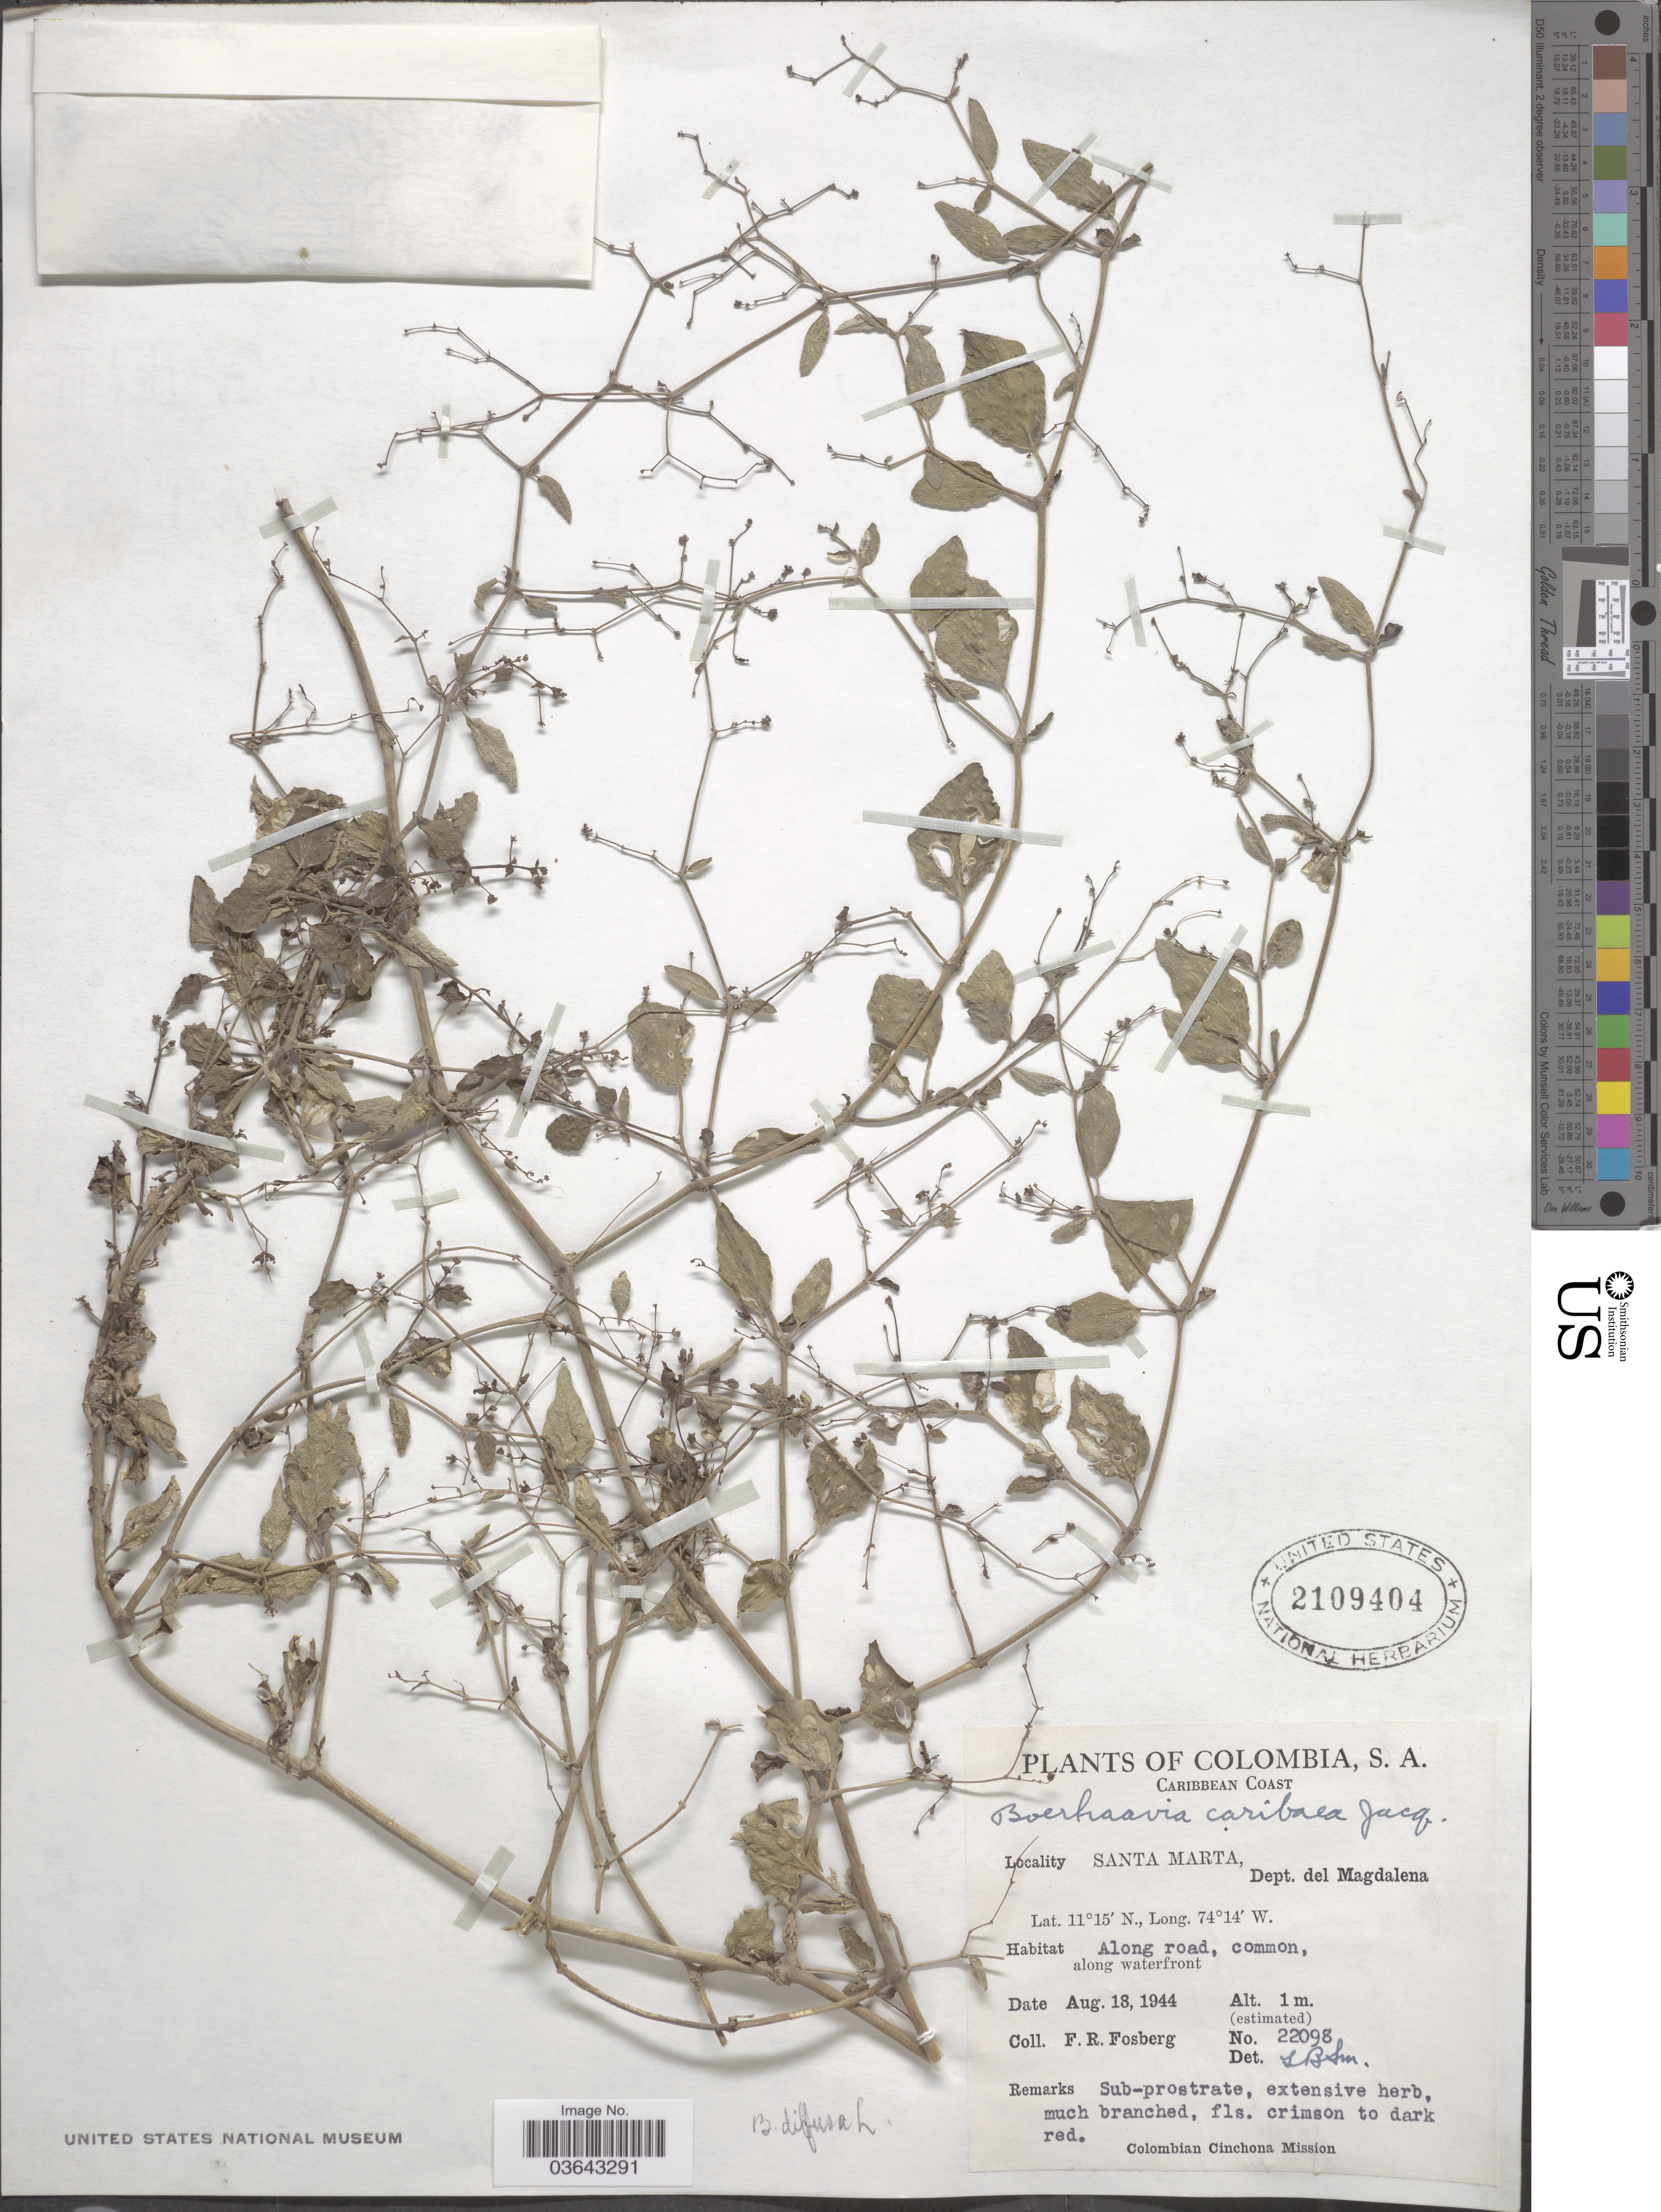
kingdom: Plantae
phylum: Tracheophyta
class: Magnoliopsida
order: Caryophyllales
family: Nyctaginaceae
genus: Boerhavia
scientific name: Boerhavia diffusa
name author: L.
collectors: F. R. Fosberg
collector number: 22098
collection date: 1944-08-18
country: Colombia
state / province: Magdalena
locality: Caribbean Coast. Santa Marta, Dept. del Magdalena.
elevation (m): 1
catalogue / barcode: US 2109404